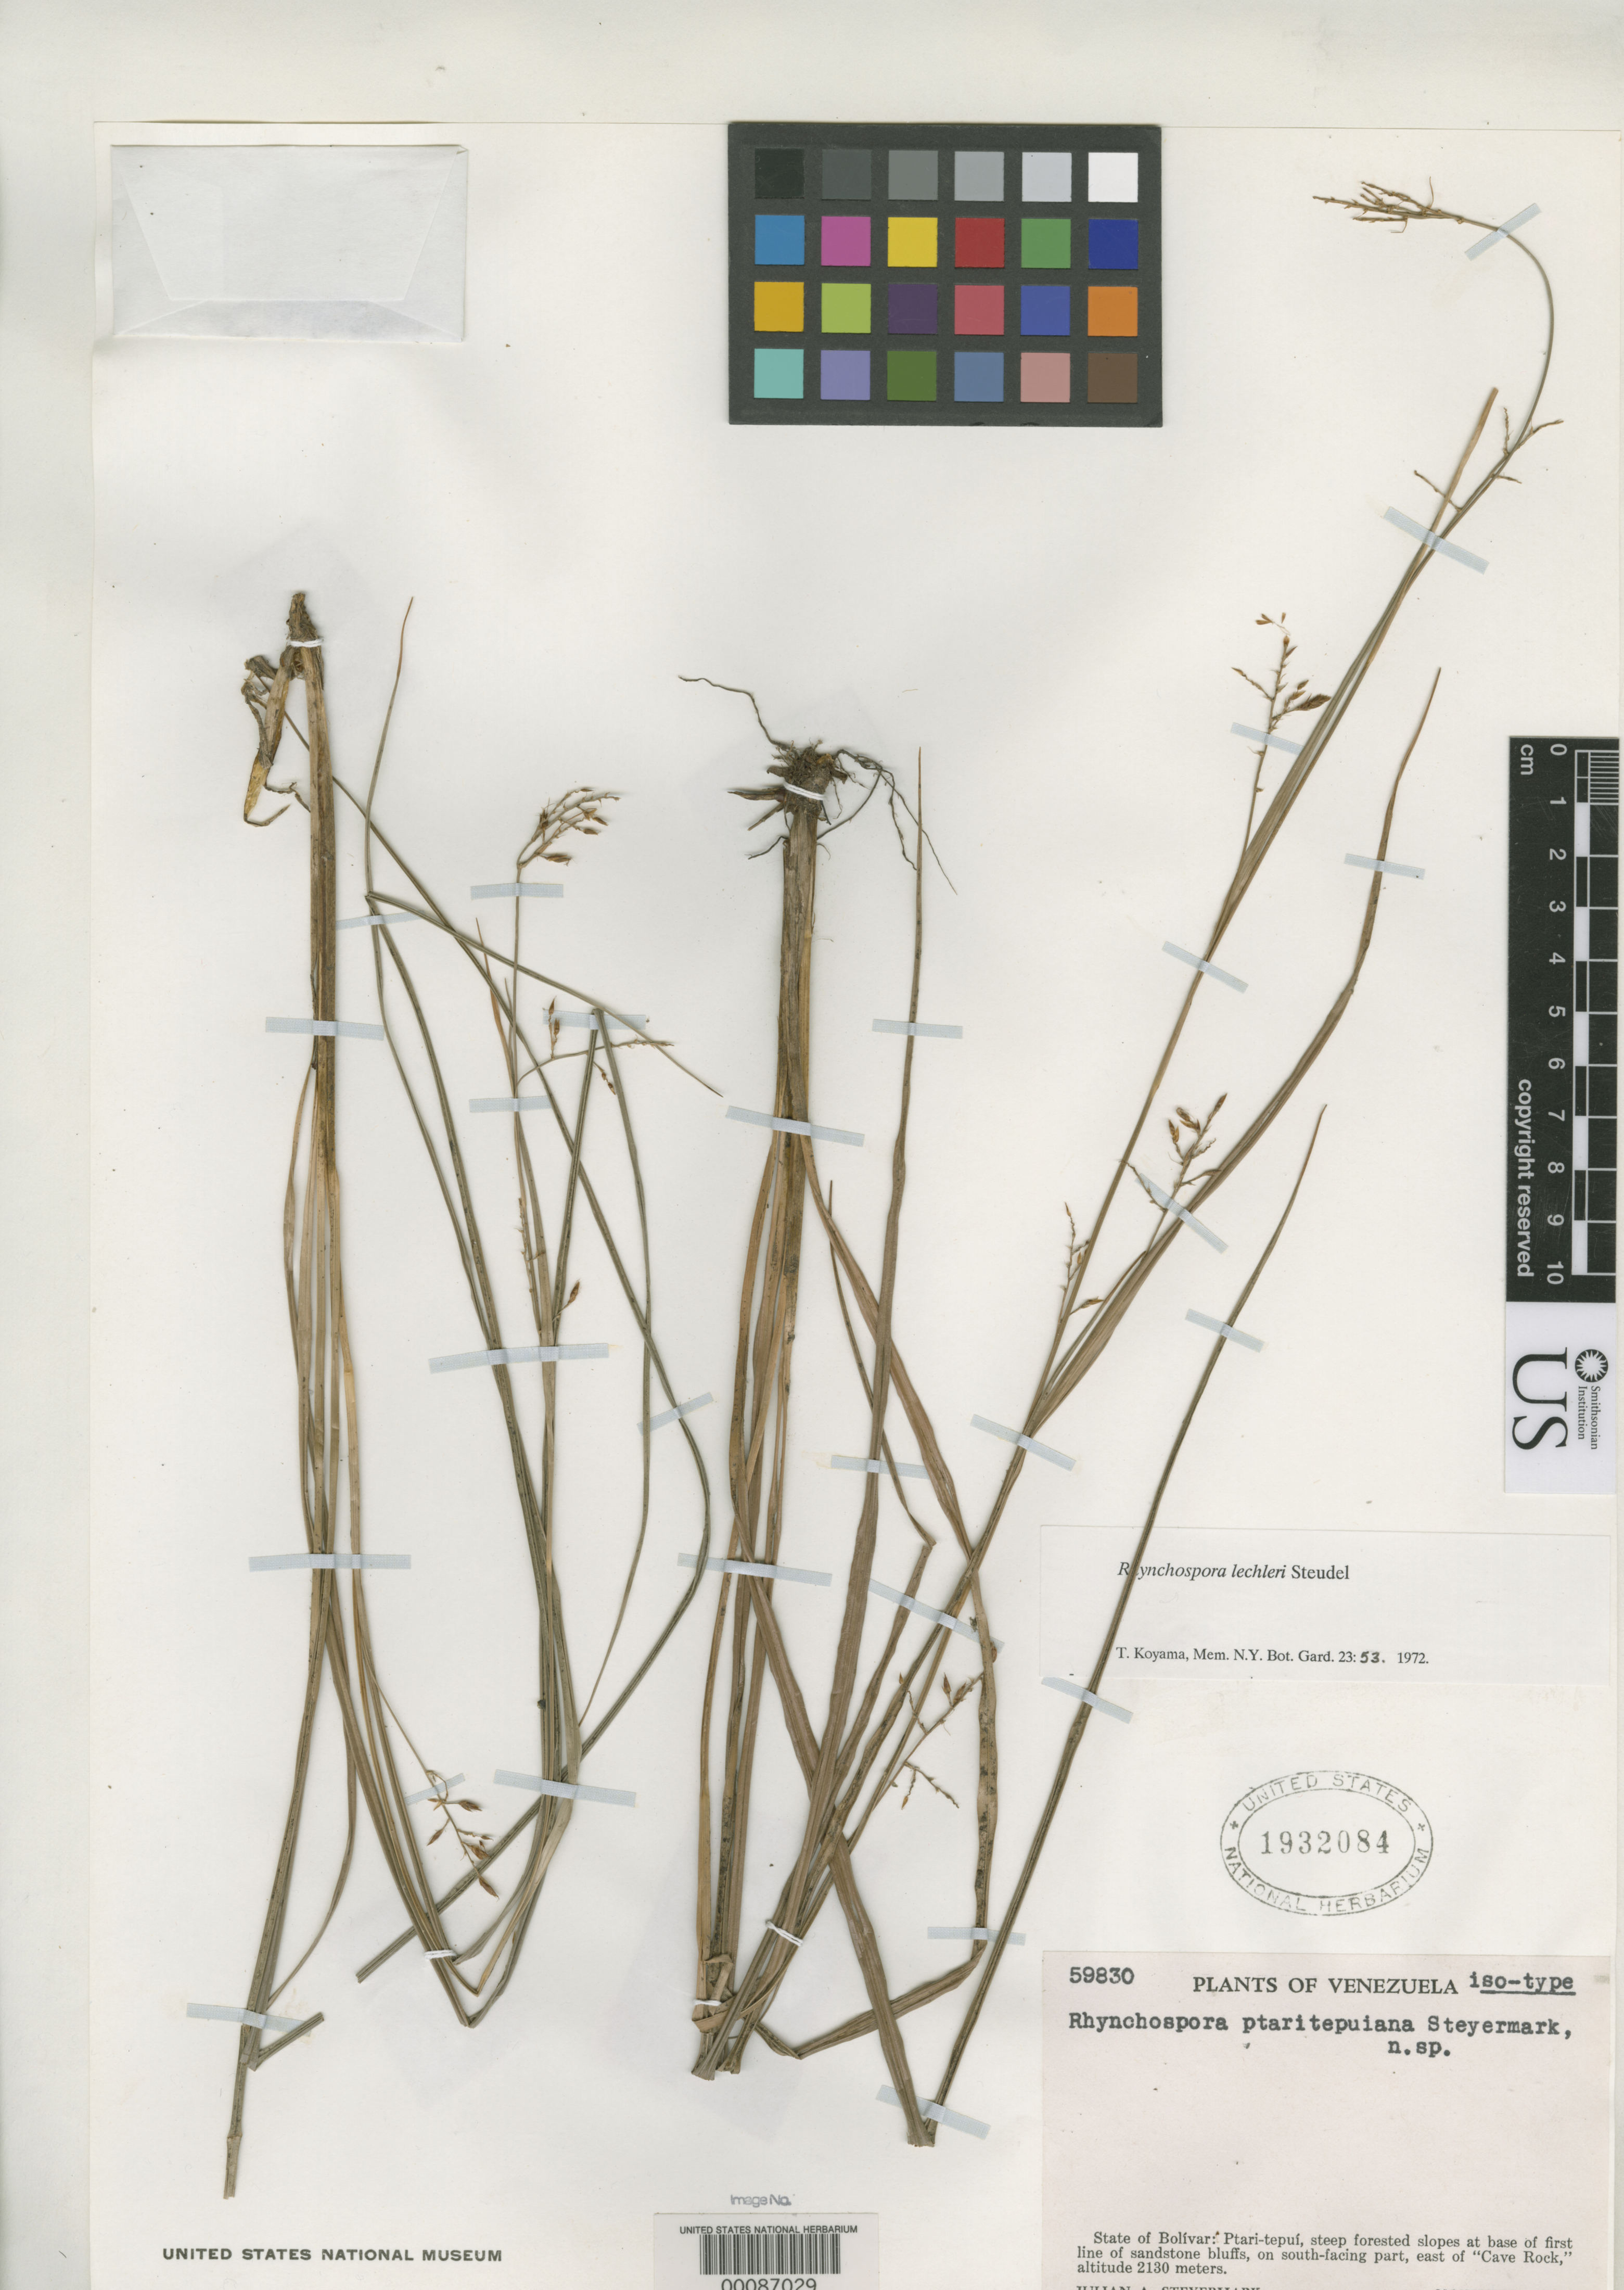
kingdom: Plantae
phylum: Tracheophyta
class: Liliopsida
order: Poales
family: Cyperaceae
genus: Rhynchospora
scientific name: Rhynchospora ptaritepuiana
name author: Steyerm.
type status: Isotype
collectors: J. Steyermark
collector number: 59830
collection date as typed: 04 Nov 1944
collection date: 1944-11-04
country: Venezuela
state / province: Bolivar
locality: Ptari-tepui, east of "Cave Rock".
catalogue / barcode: US 1932084